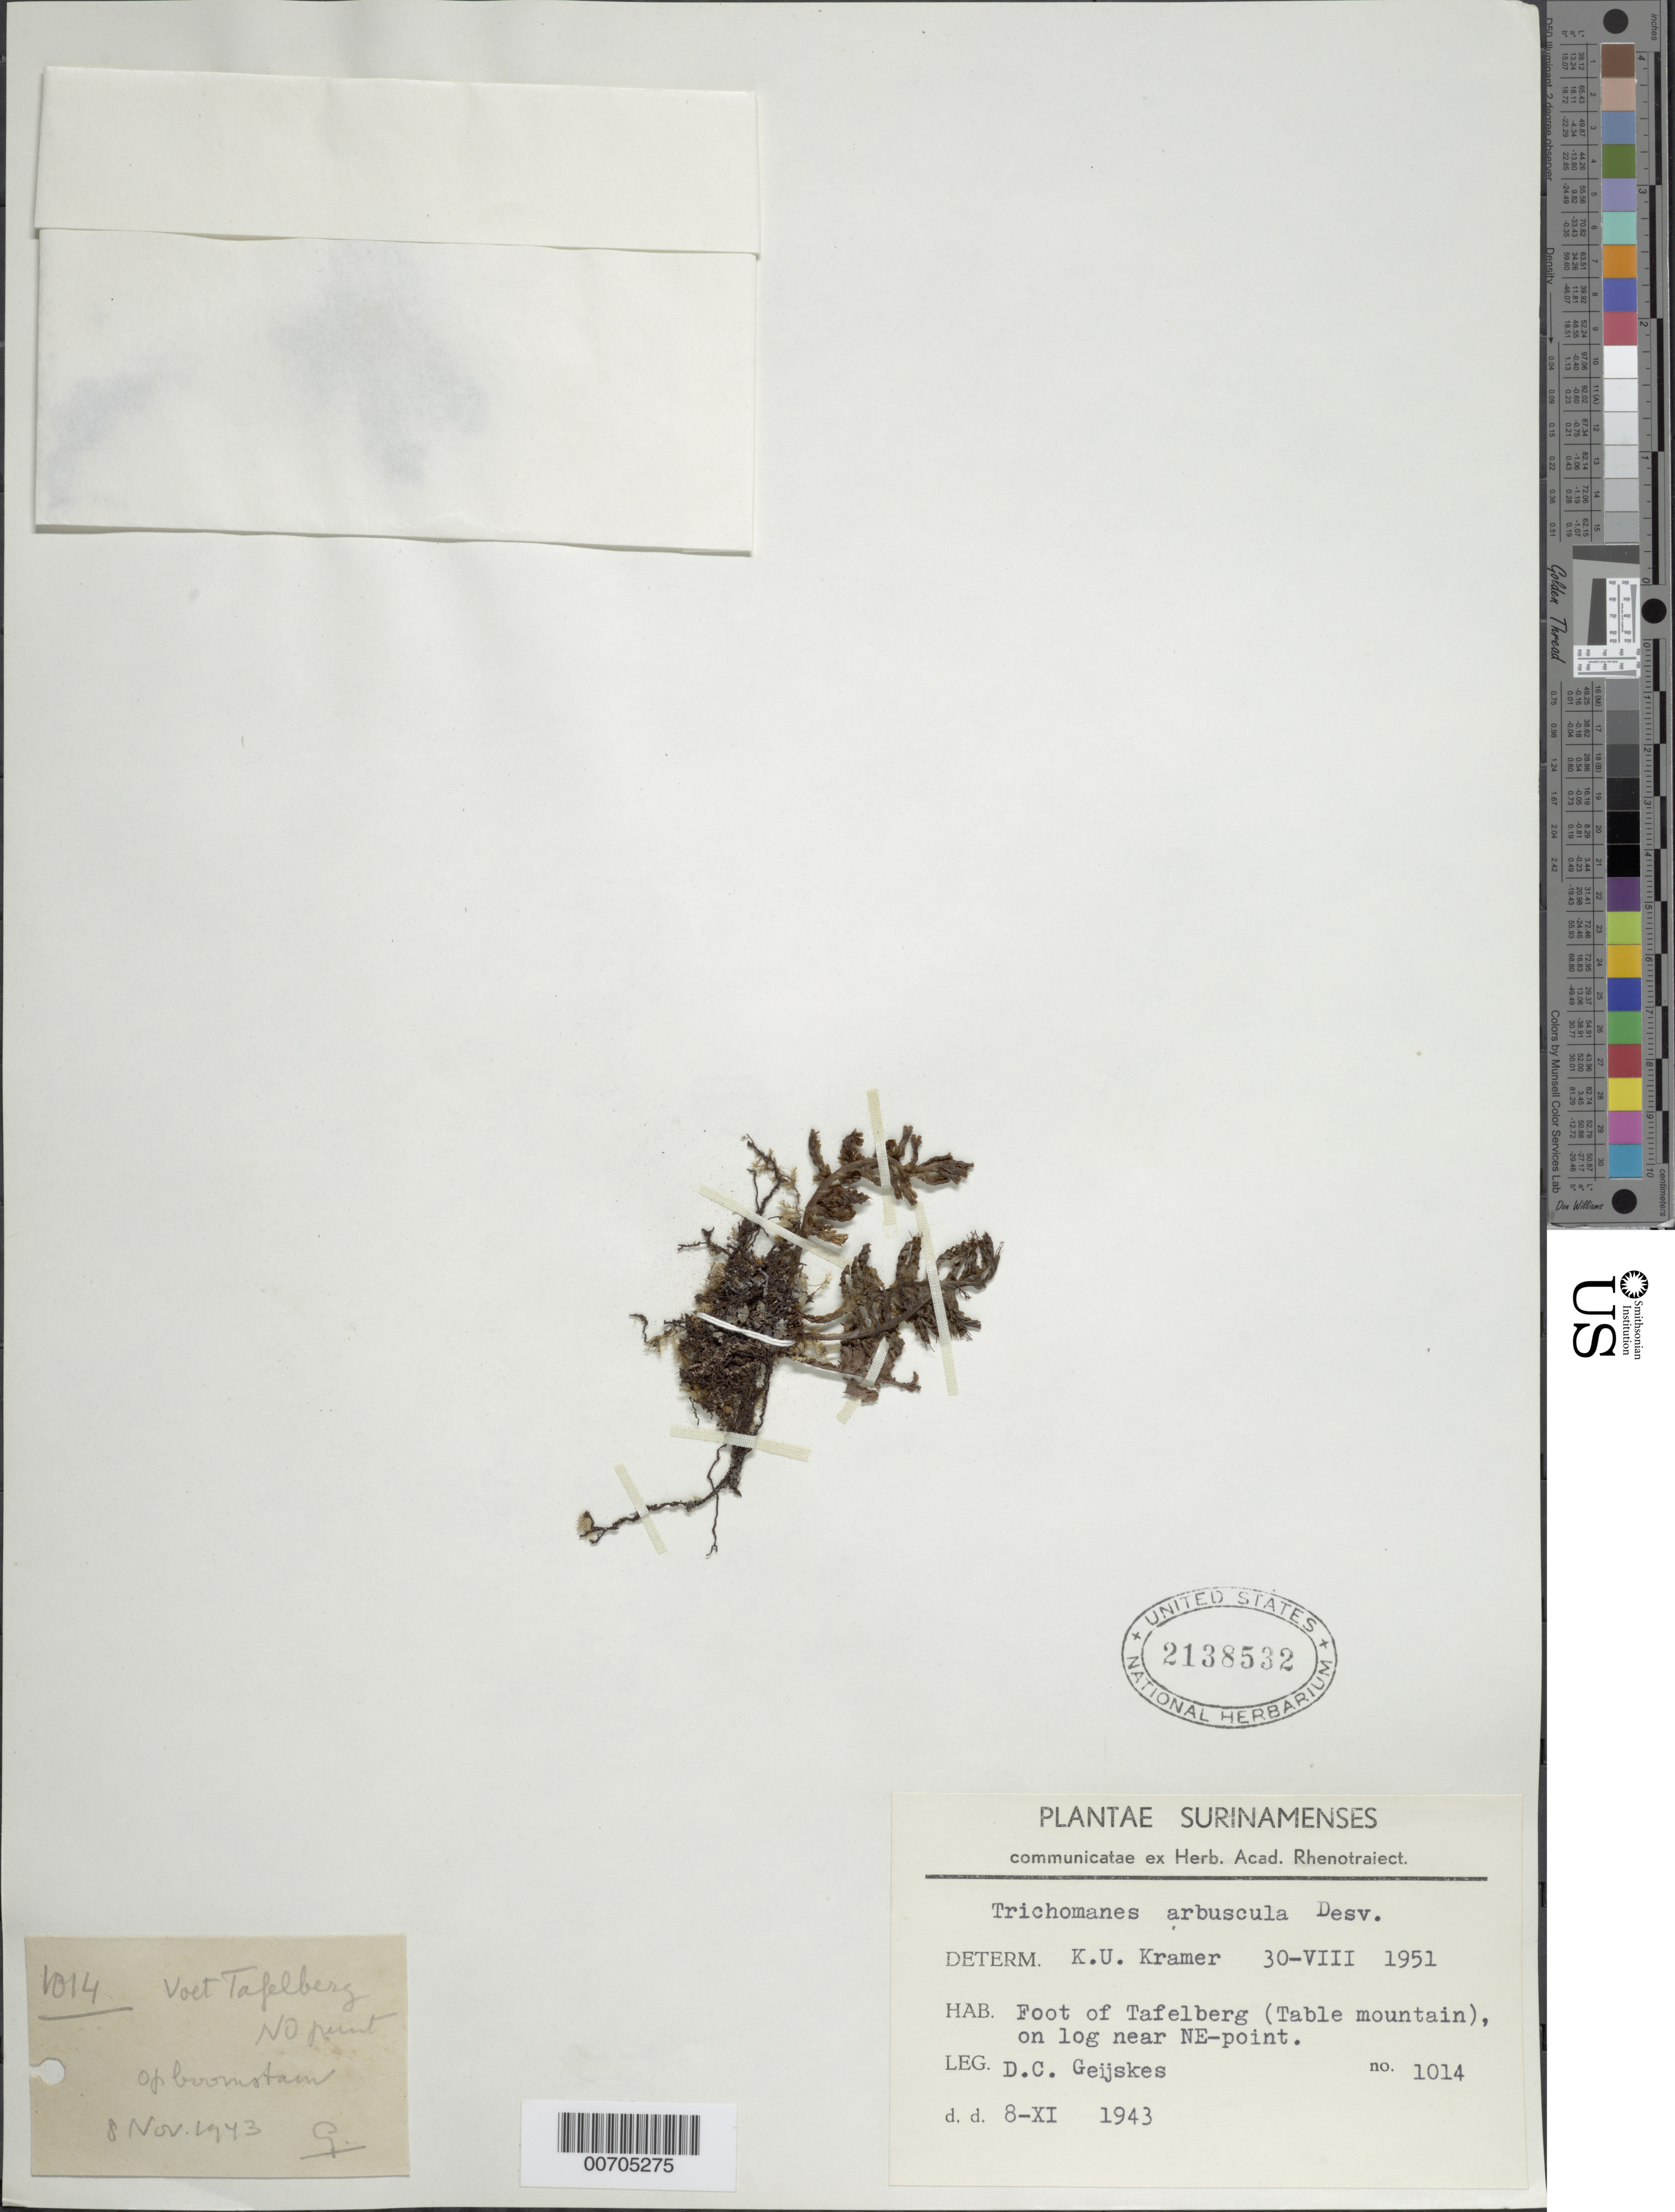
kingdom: Plantae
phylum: Tracheophyta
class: Polypodiopsida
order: Hymenophyllales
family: Hymenophyllaceae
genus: Trichomanes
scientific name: Trichomanes arbuscula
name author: Desv.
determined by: Kramer, K. U.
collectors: D. Geijskes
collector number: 1014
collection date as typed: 8-Nov-43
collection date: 1943-11-08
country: Suriname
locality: Tafelberg (Table Mountain), NE side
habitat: On rock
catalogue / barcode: US 2138532